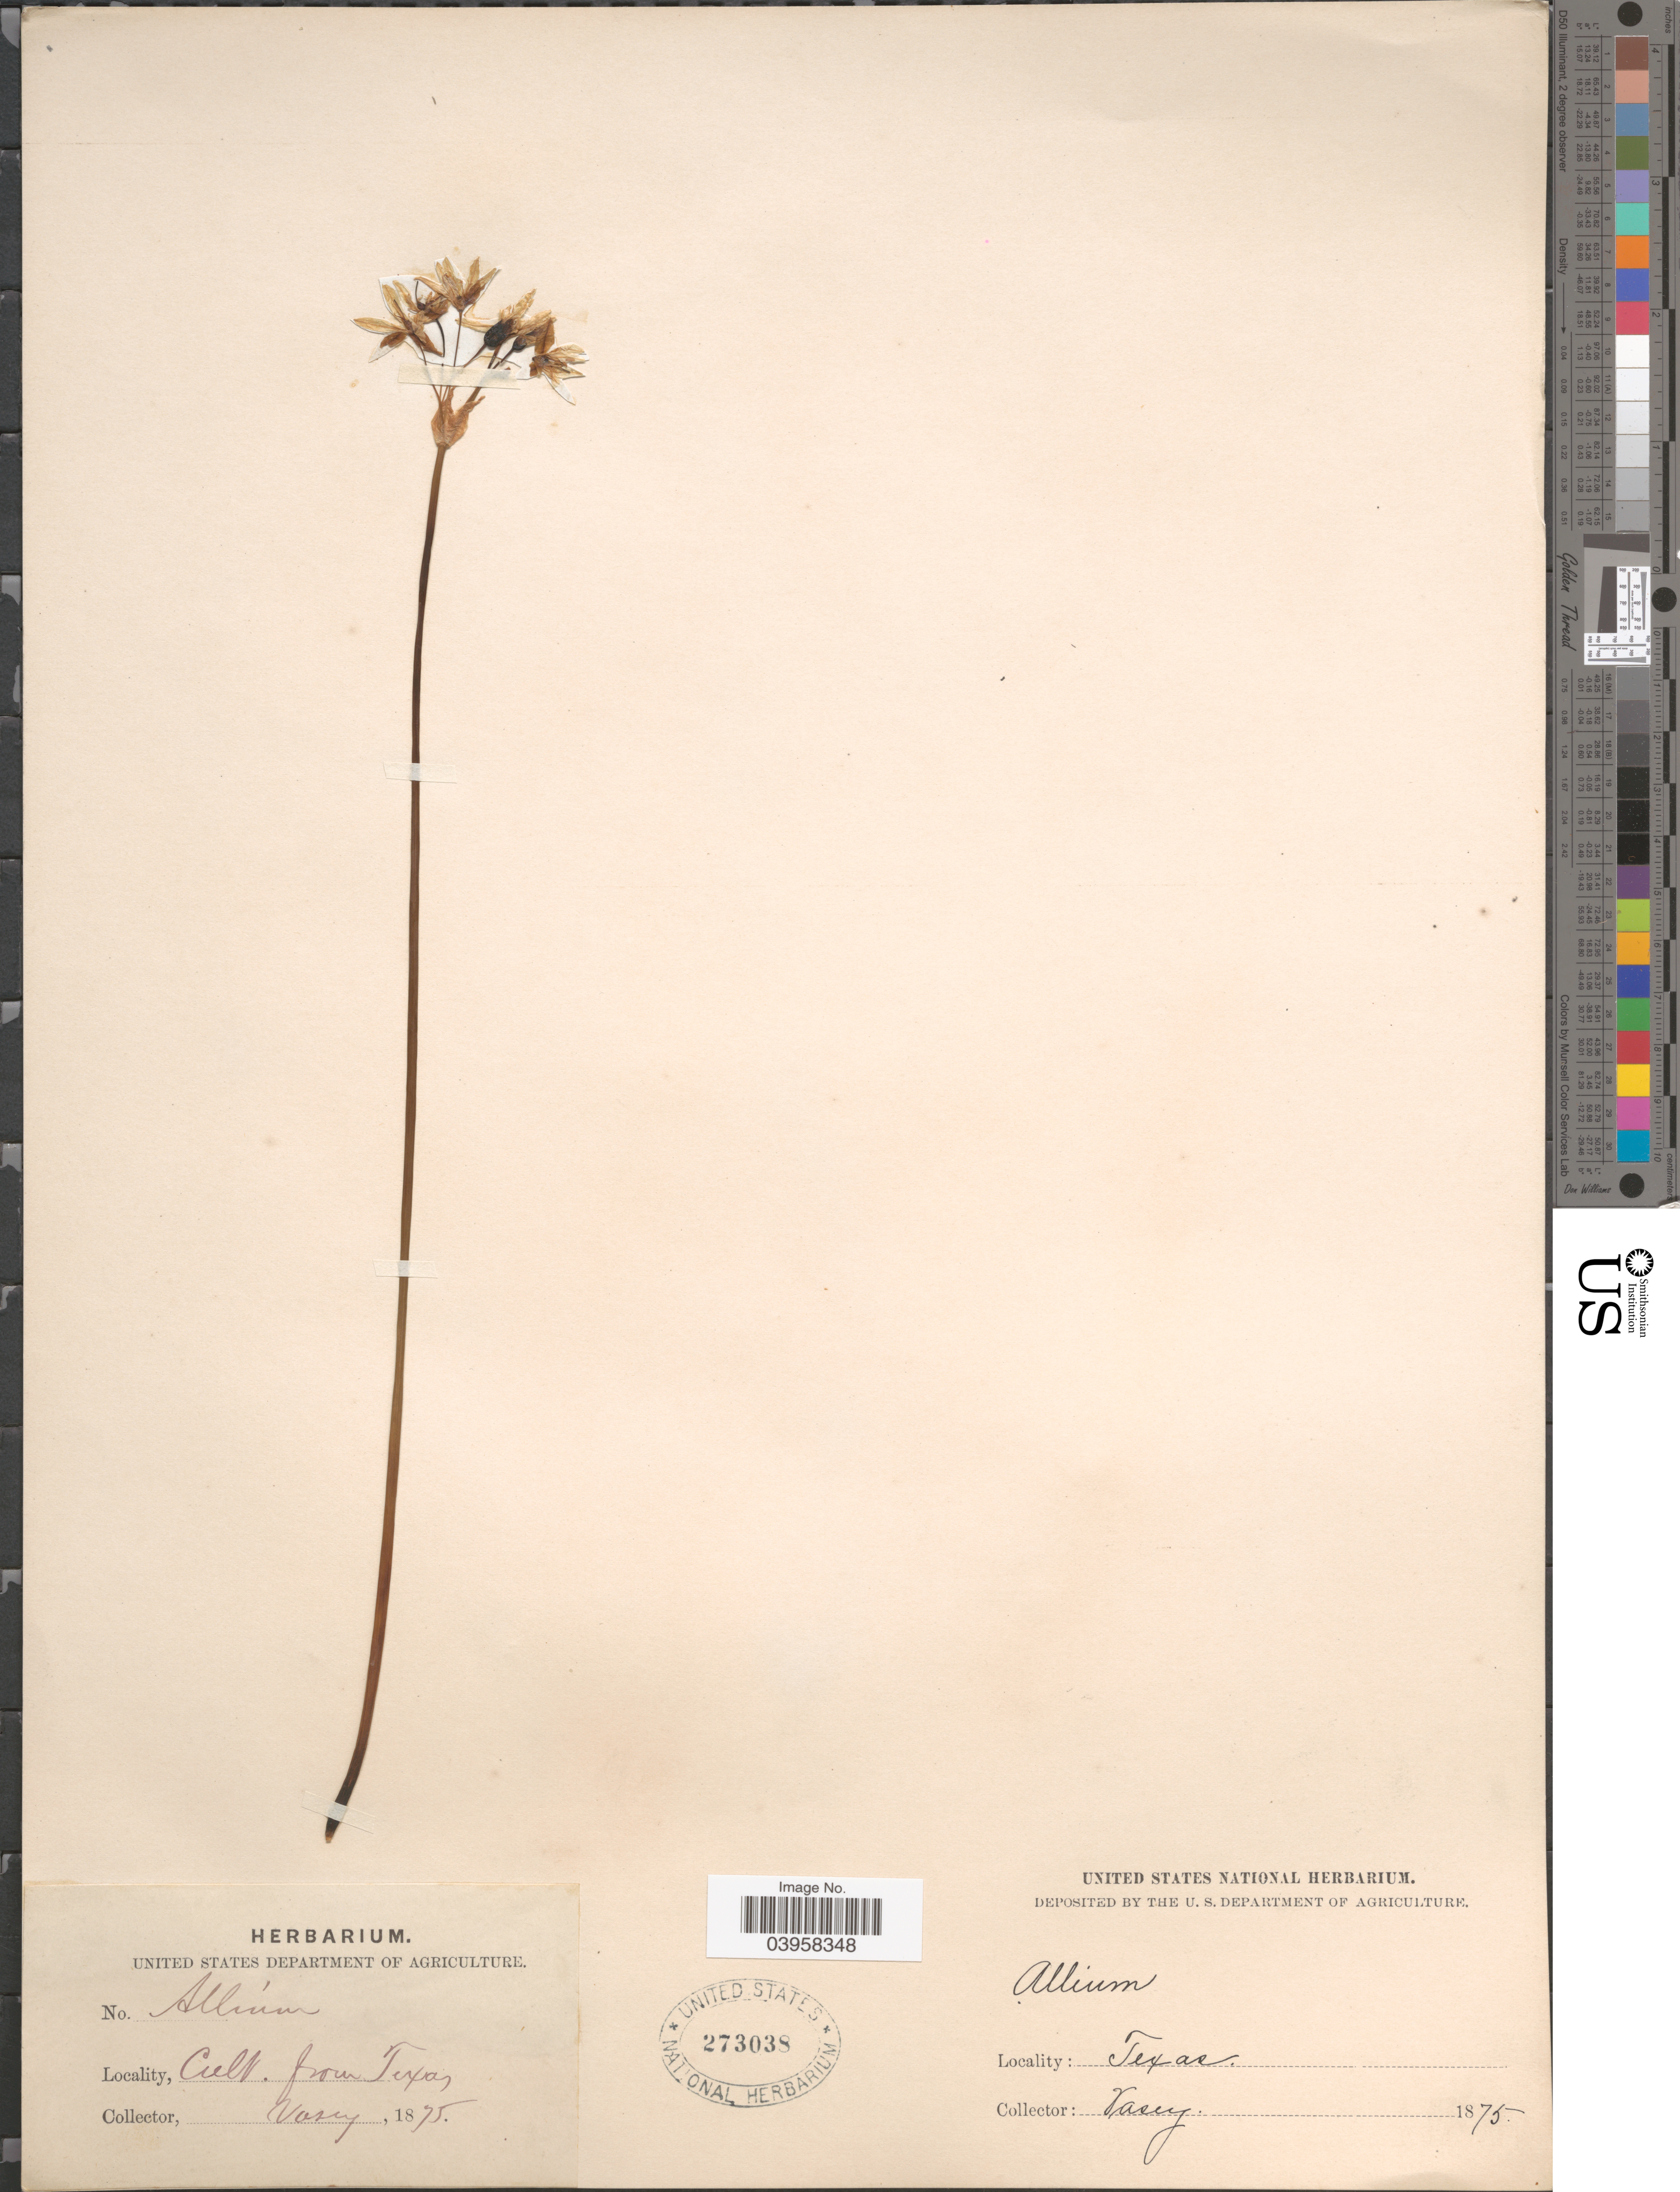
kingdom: Plantae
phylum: Tracheophyta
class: Liliopsida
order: Asparagales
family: Amaryllidaceae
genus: Nothoscordum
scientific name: Nothoscordum bivalve var. bivalve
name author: (L.) Britton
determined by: Strong, Mark T., (BOT), Smithsonian Institution - National Museum of Natural History (UNITED STATES)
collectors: Vasey, --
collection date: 1875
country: United States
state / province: Texas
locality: From Texas.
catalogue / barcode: US 273038